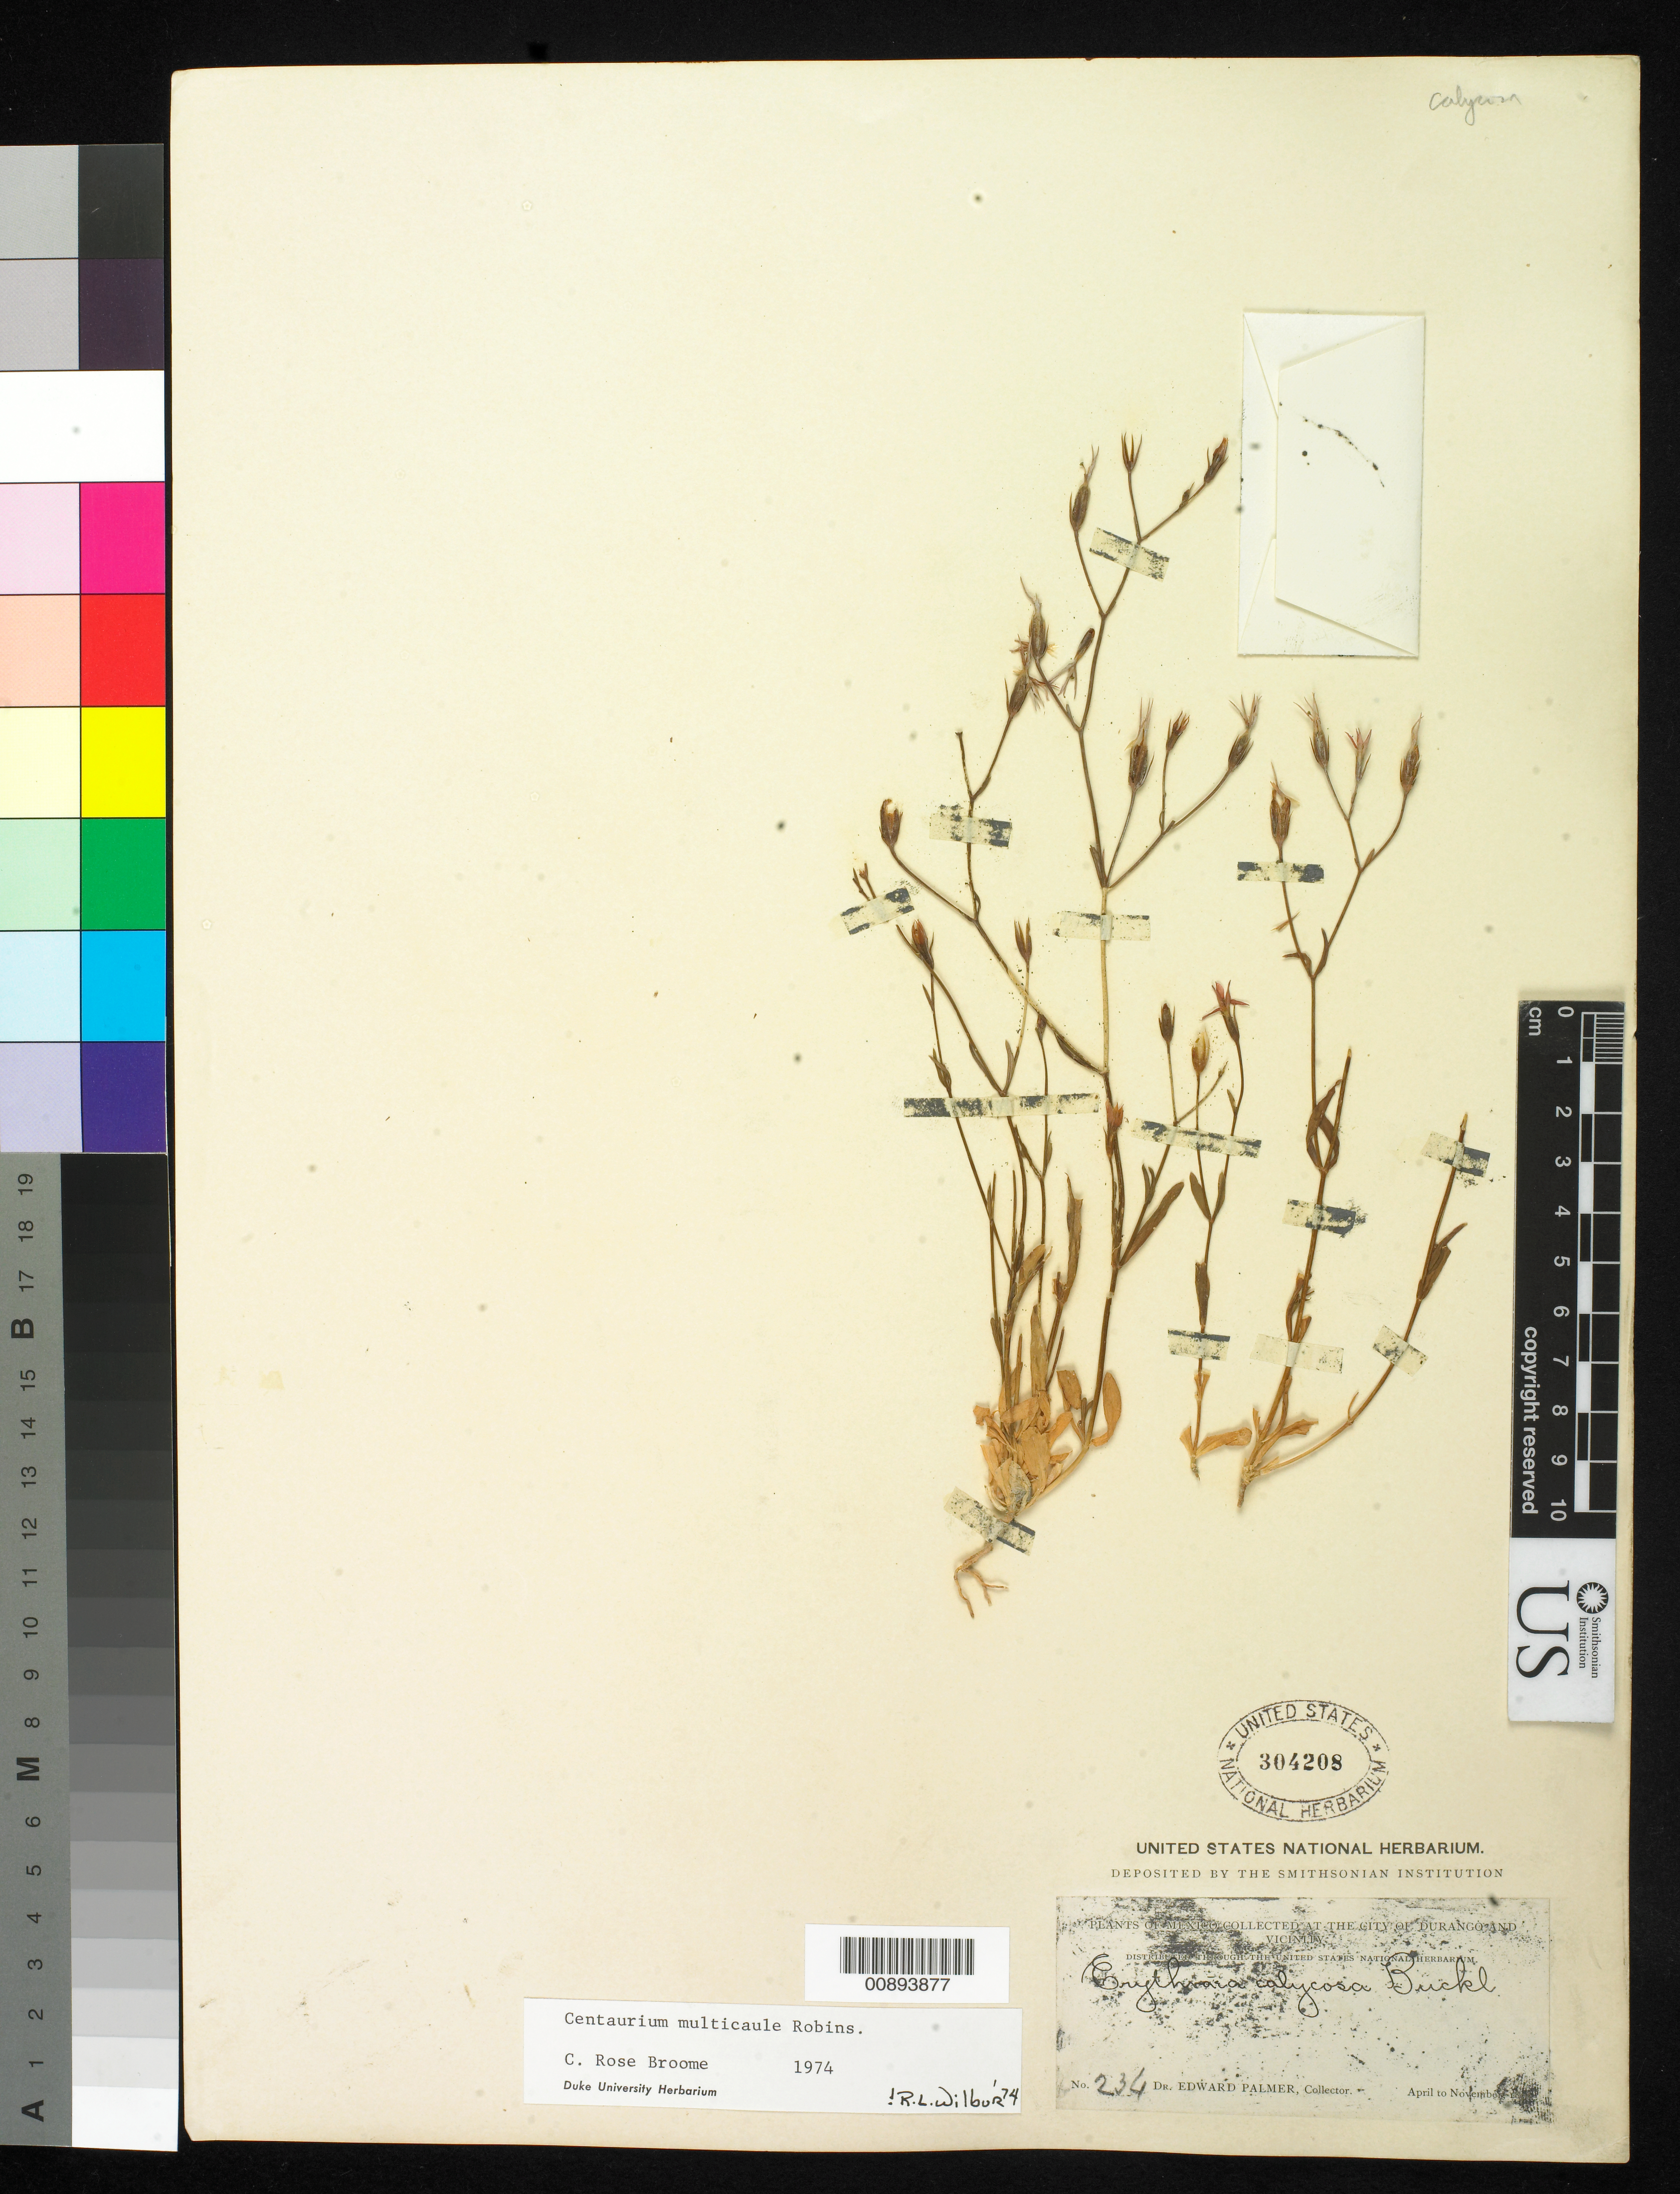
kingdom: Plantae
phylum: Tracheophyta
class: Magnoliopsida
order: Gentianales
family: Gentianaceae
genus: Centaurium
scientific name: Centaurium multicaule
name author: B.L. Rob.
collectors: E. Palmer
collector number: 234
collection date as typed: Apr 1896 to -- Nov 1896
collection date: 1896-04/1896-11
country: Mexico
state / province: Durango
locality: City of Durango and vicinity.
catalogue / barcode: US 304208